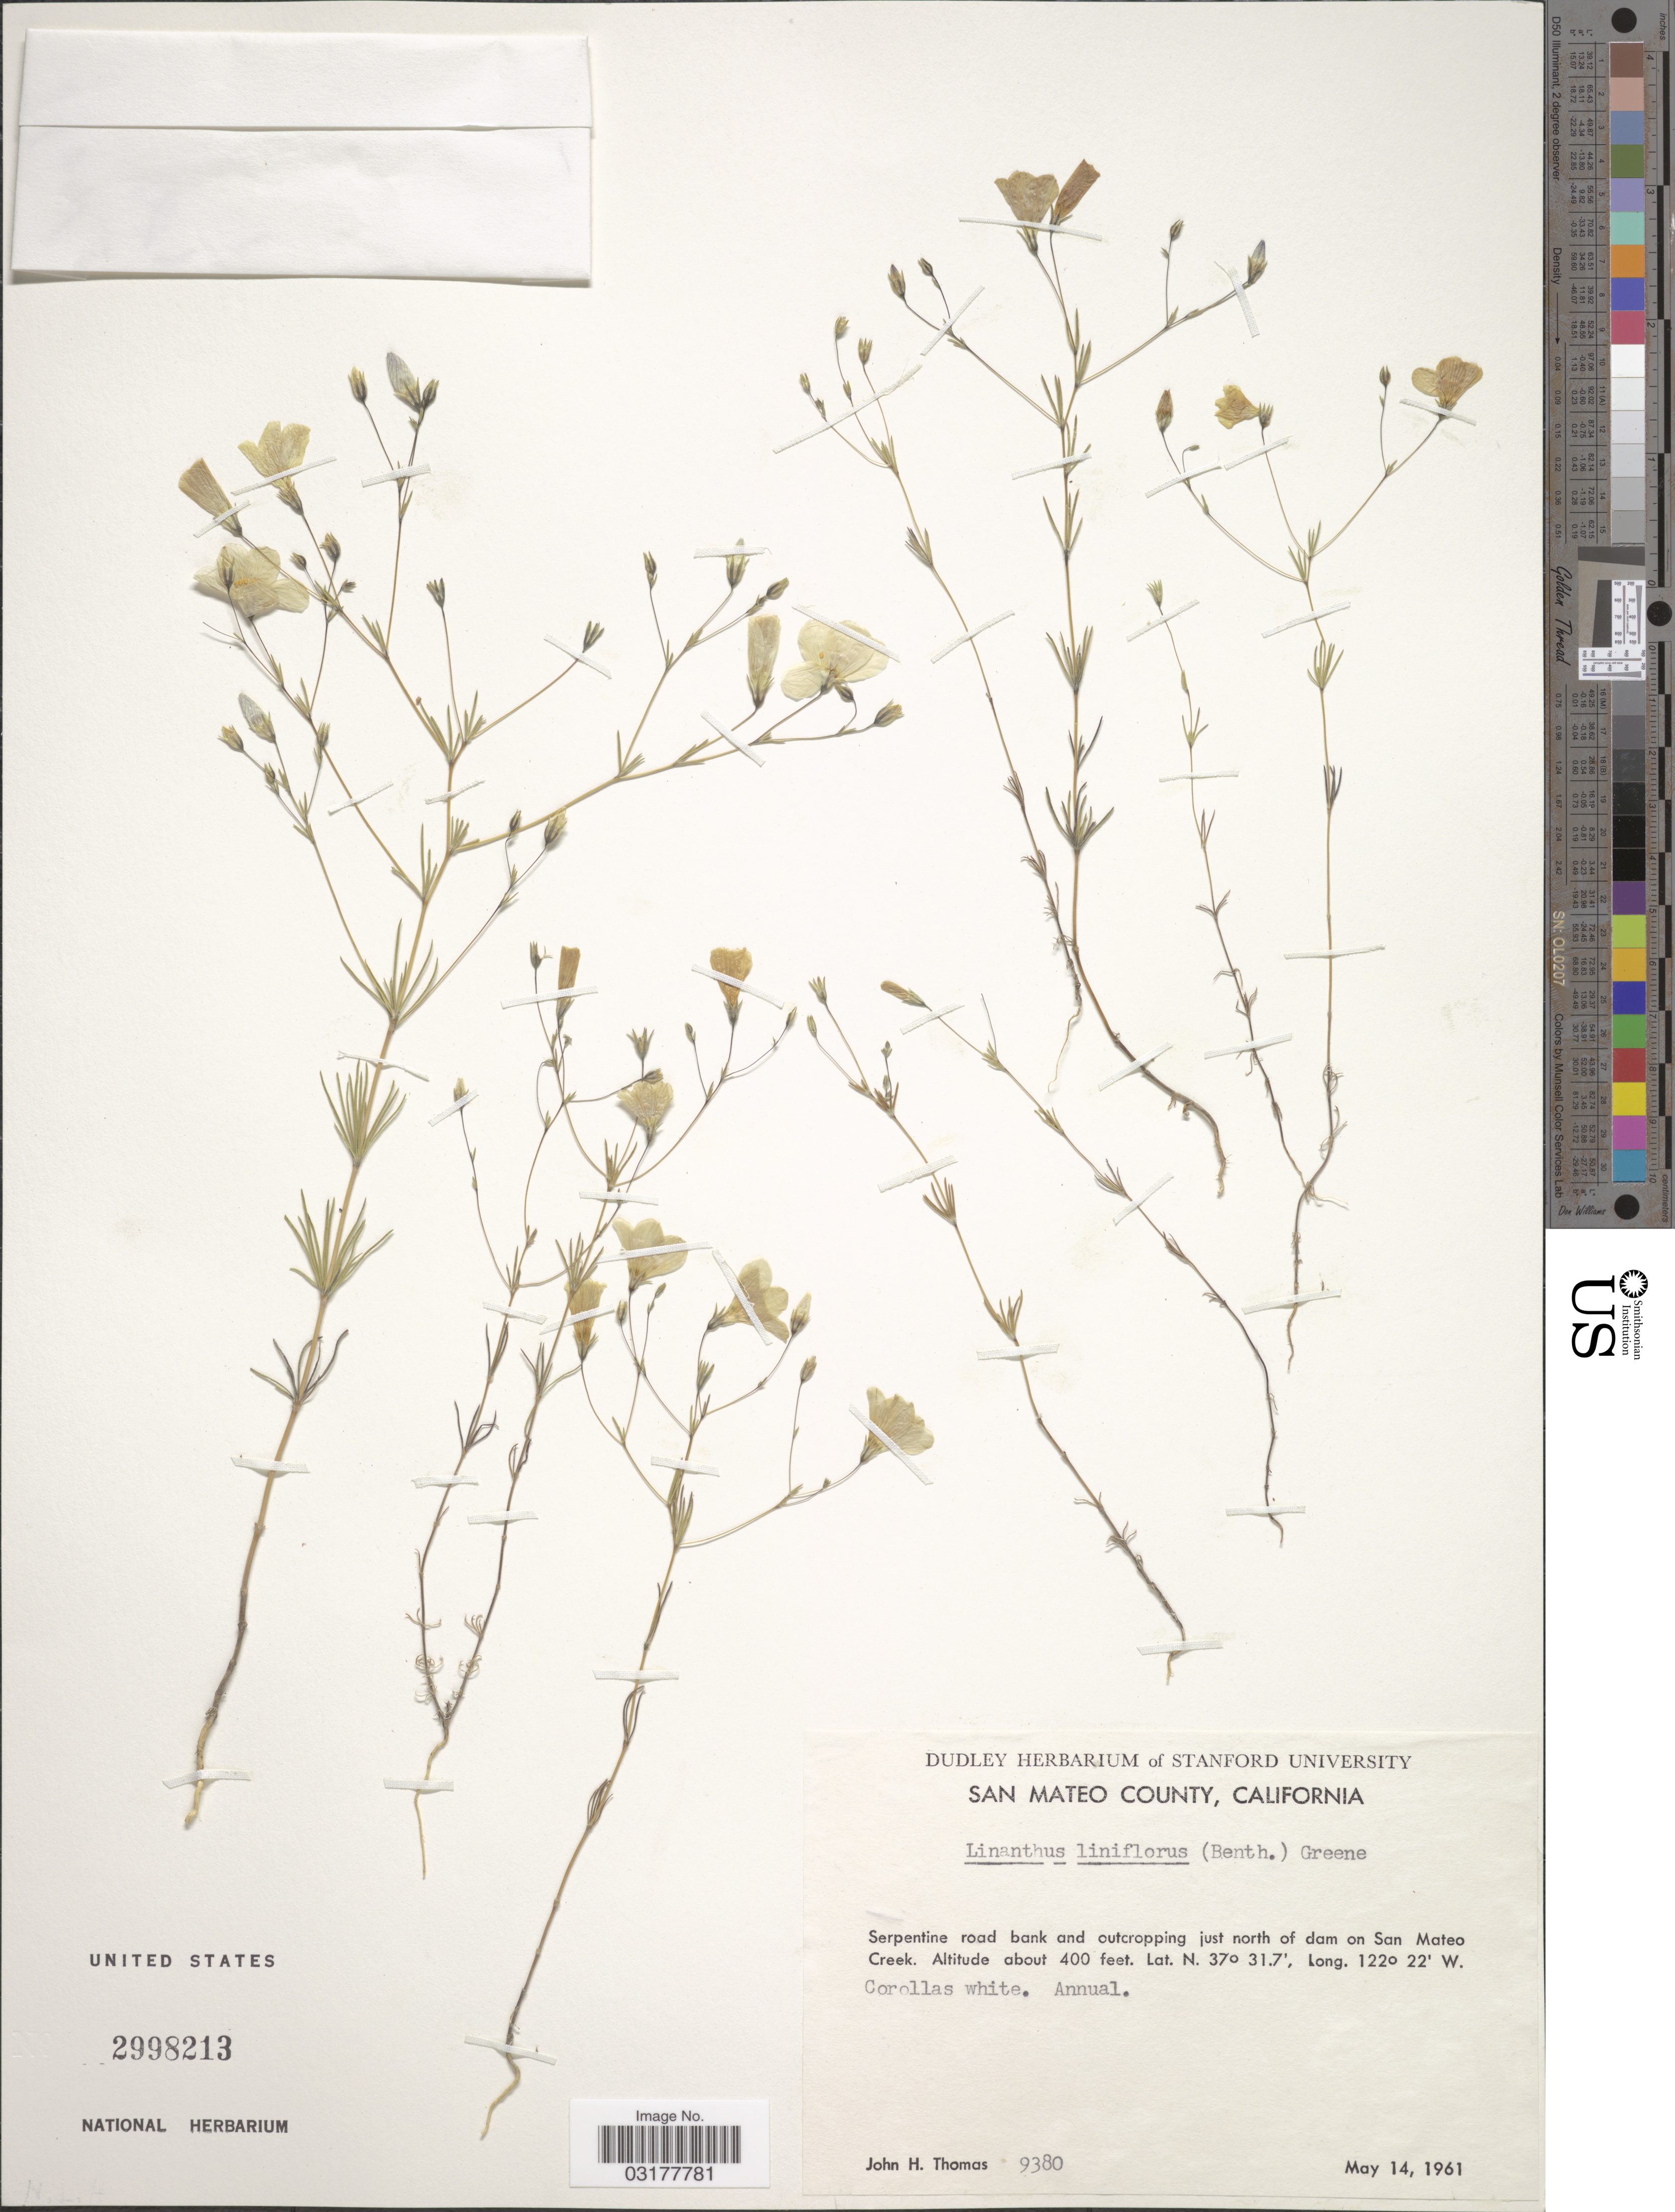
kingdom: Plantae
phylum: Tracheophyta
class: Magnoliopsida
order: Ericales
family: Polemoniaceae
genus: Leptosiphon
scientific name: Leptosiphon liniflorus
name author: (Benth.) J.M. Porter & L.A. Johnson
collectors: J. H. Thomas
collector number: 9380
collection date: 1961-05-14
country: United States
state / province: California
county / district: San Mateo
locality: San Mateo County. Serpentine road bank and outcropping just north of dam on San Mateo Creek.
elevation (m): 122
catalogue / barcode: US 2998213